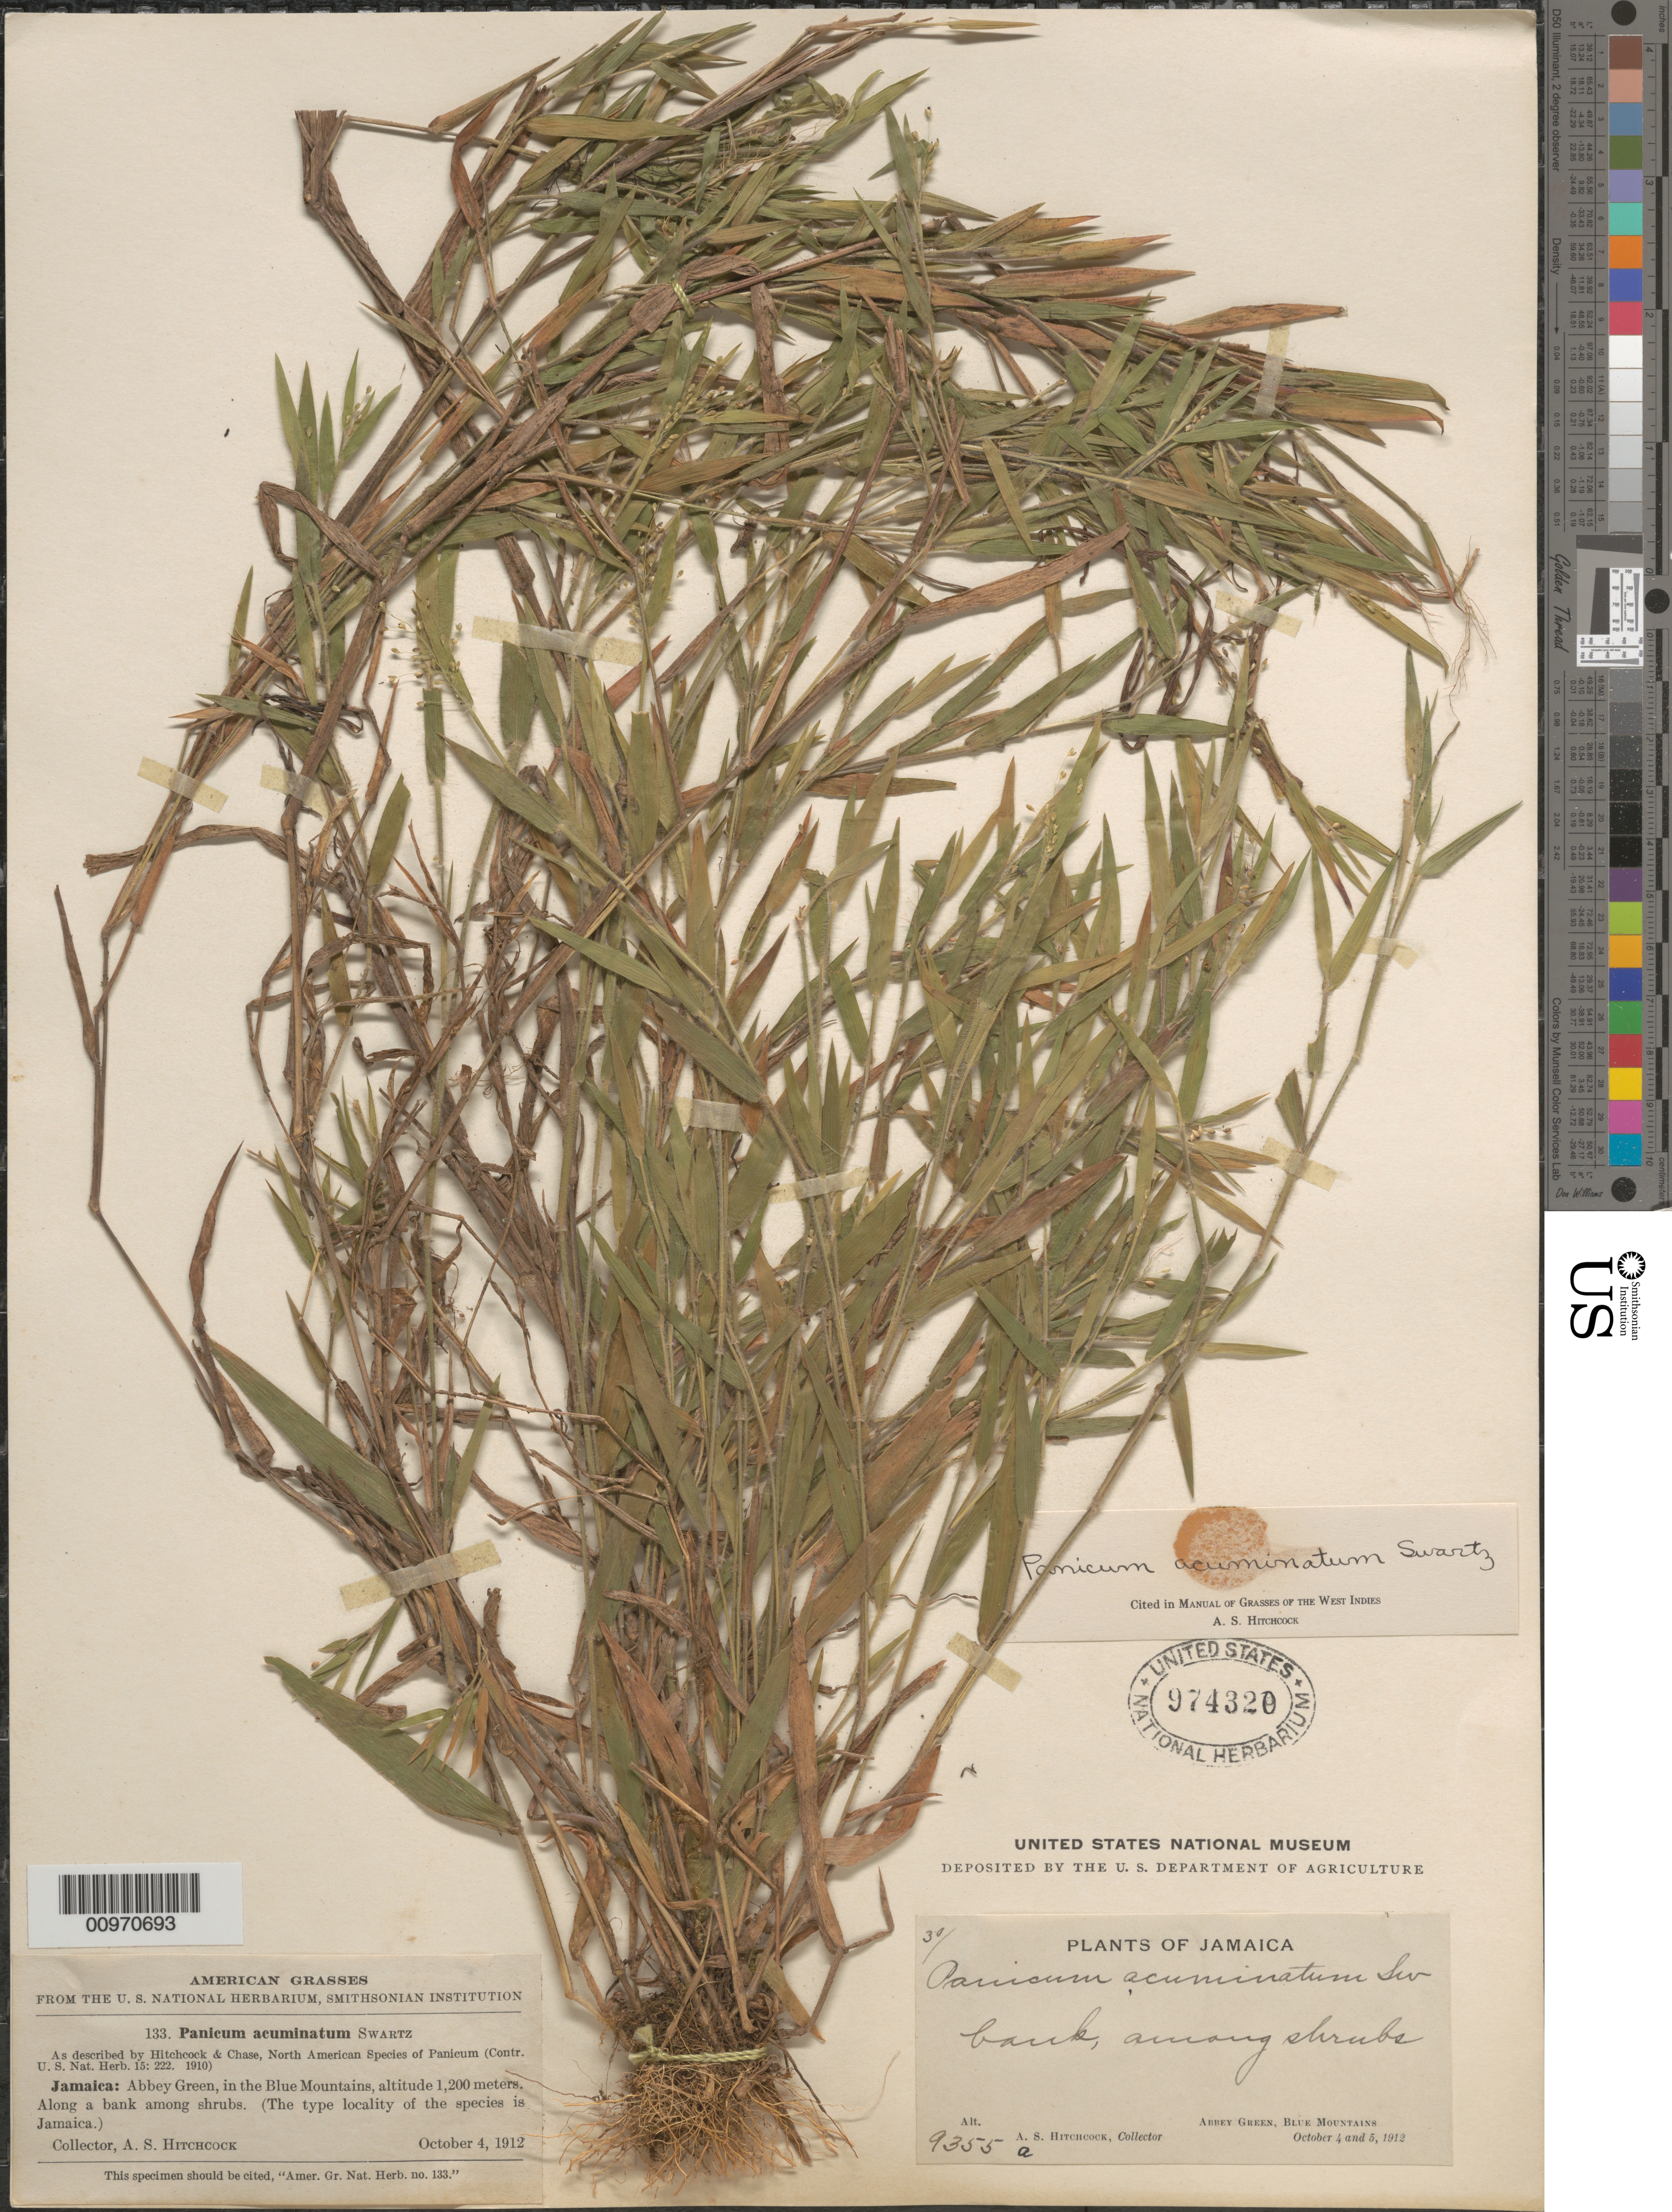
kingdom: Plantae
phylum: Tracheophyta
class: Liliopsida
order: Poales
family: Poaceae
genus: Panicum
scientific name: Panicum acuminatum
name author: Sw.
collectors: A. S. Hitchcock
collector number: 9355a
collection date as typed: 04 Oct 1912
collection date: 1912-10-04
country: Jamaica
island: Jamaica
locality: Blue Mountains, Abbey Green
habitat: Along a bank among shrubs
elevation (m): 1200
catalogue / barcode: US 974320